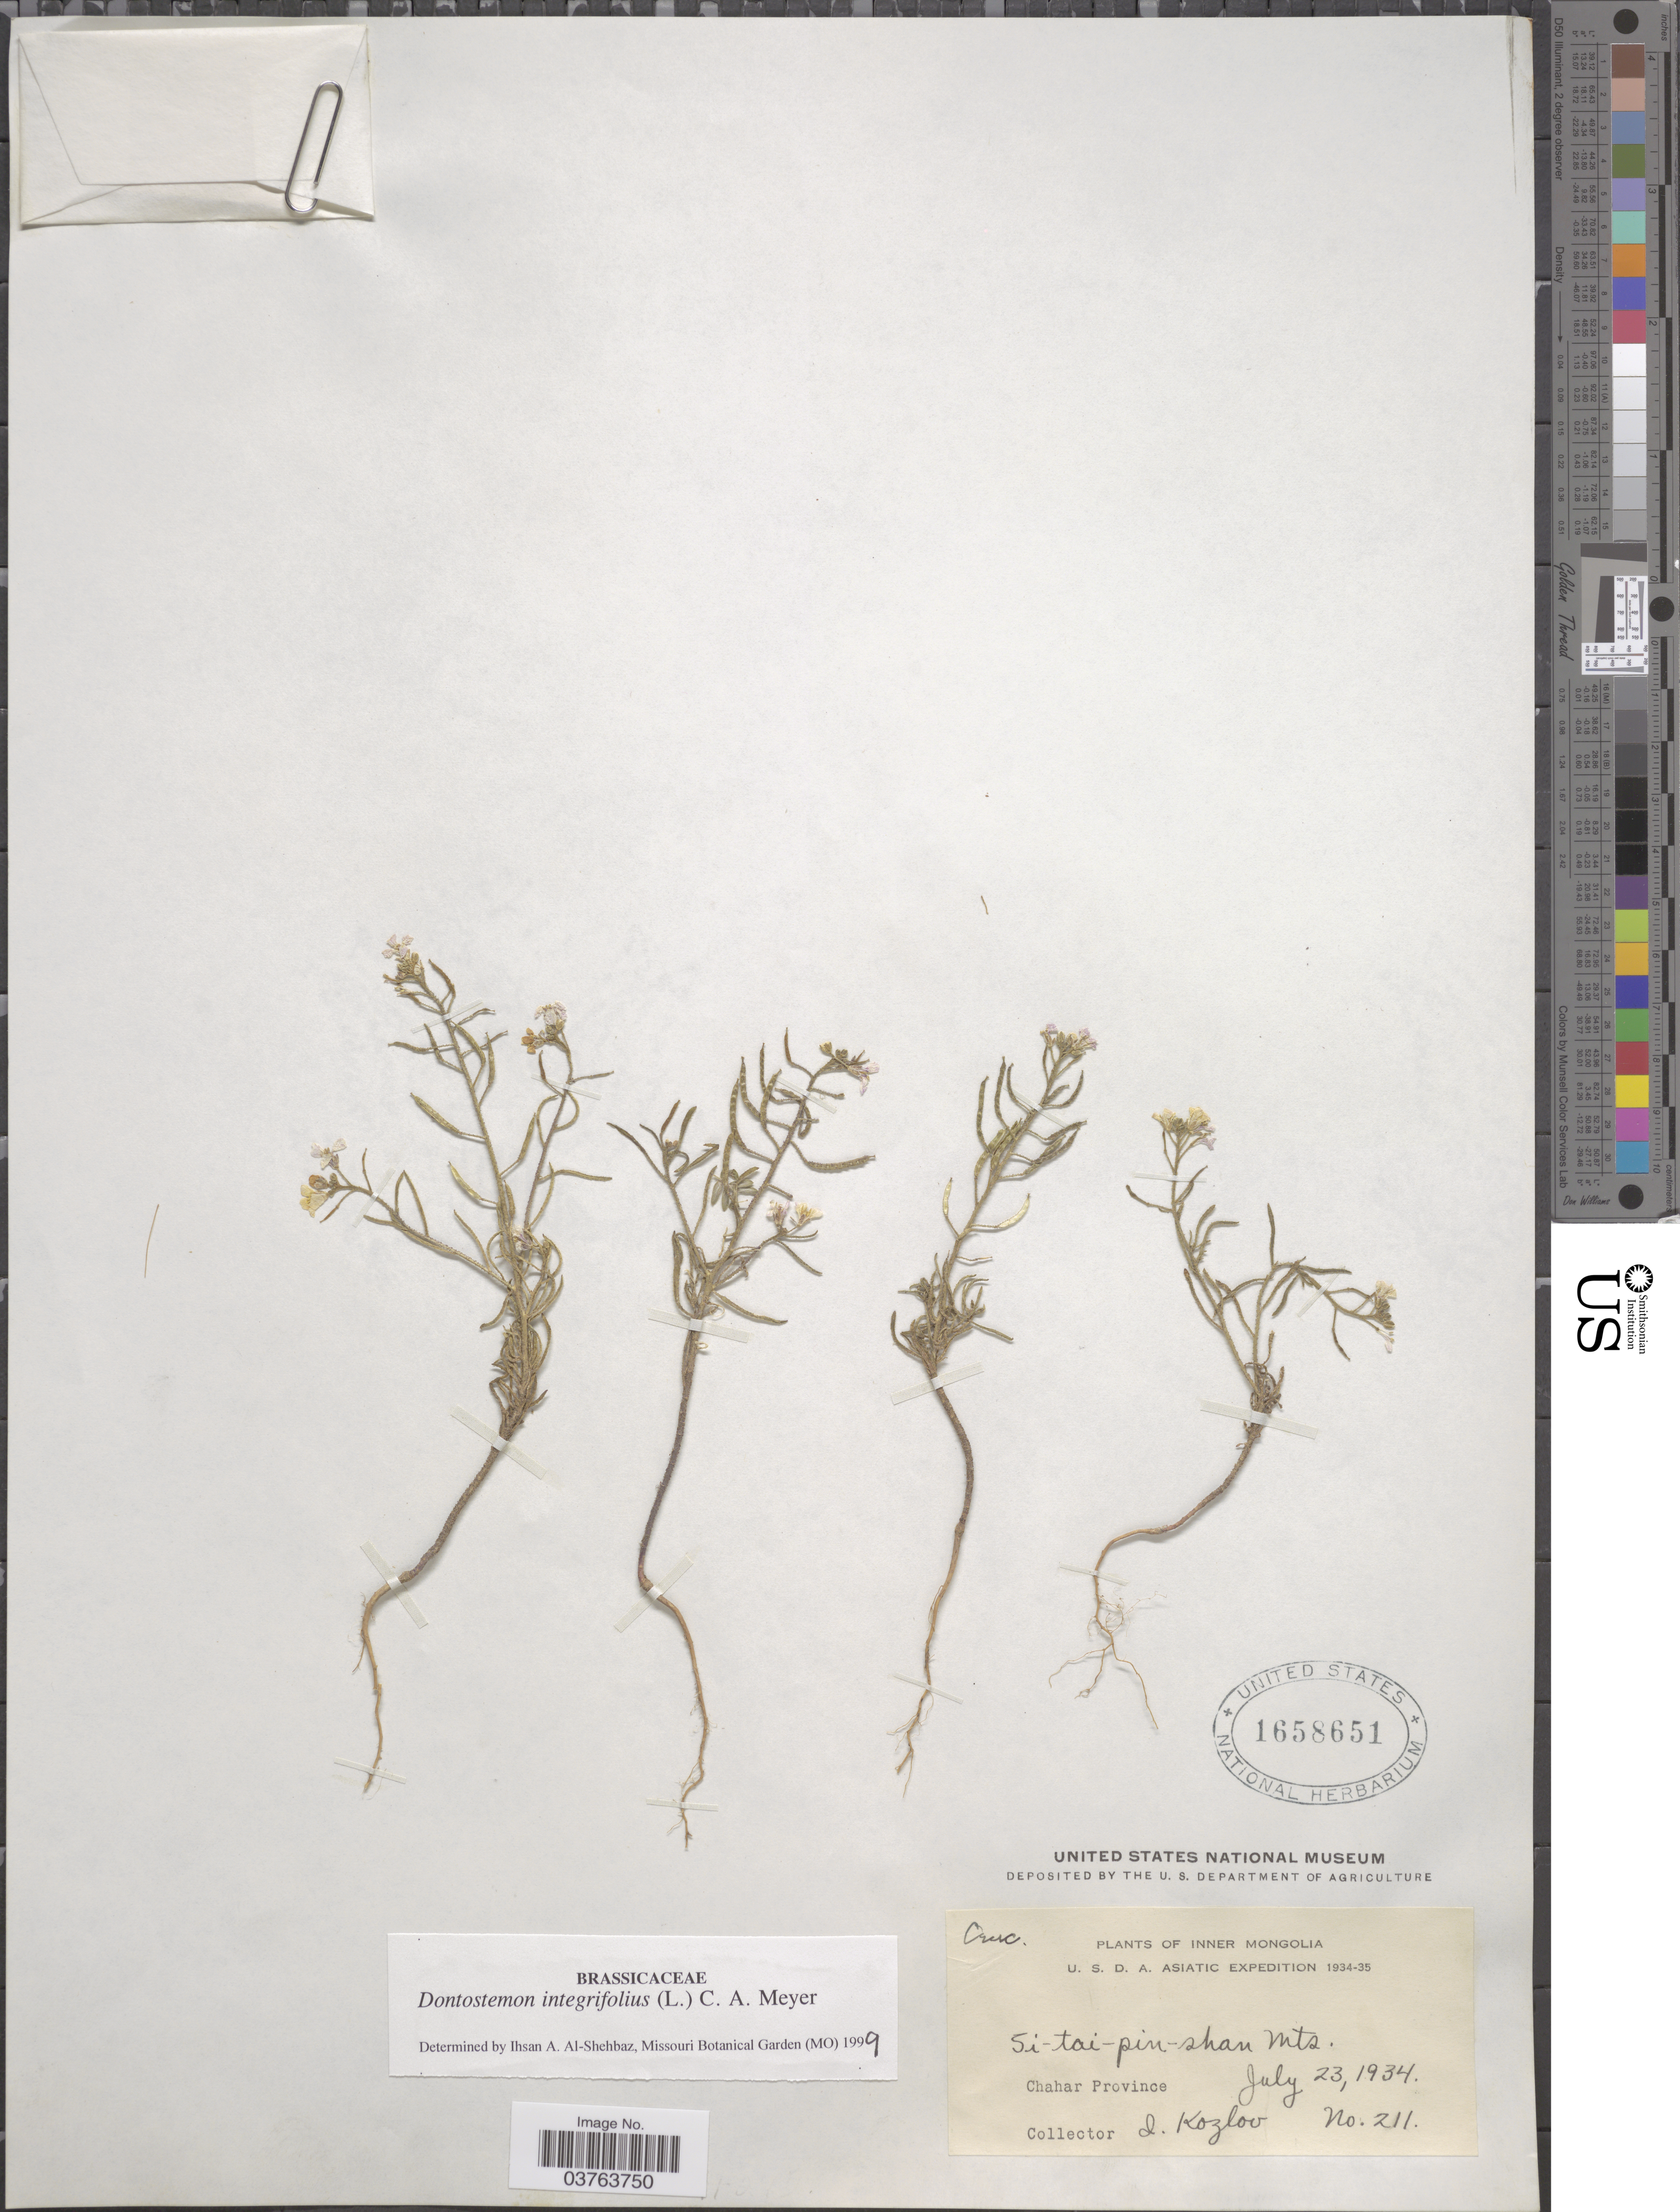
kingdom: Plantae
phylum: Tracheophyta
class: Magnoliopsida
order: Brassicales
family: Brassicaceae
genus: Dontostemon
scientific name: Dontostemon integrifolius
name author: (L.) Ledeb.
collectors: I. Kozlov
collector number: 211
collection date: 1934-07-23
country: China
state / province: Nei Monggol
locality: Inner Mongolia. Si-tai-pin-shan Mts. Chahar Province.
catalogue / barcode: US 1658651